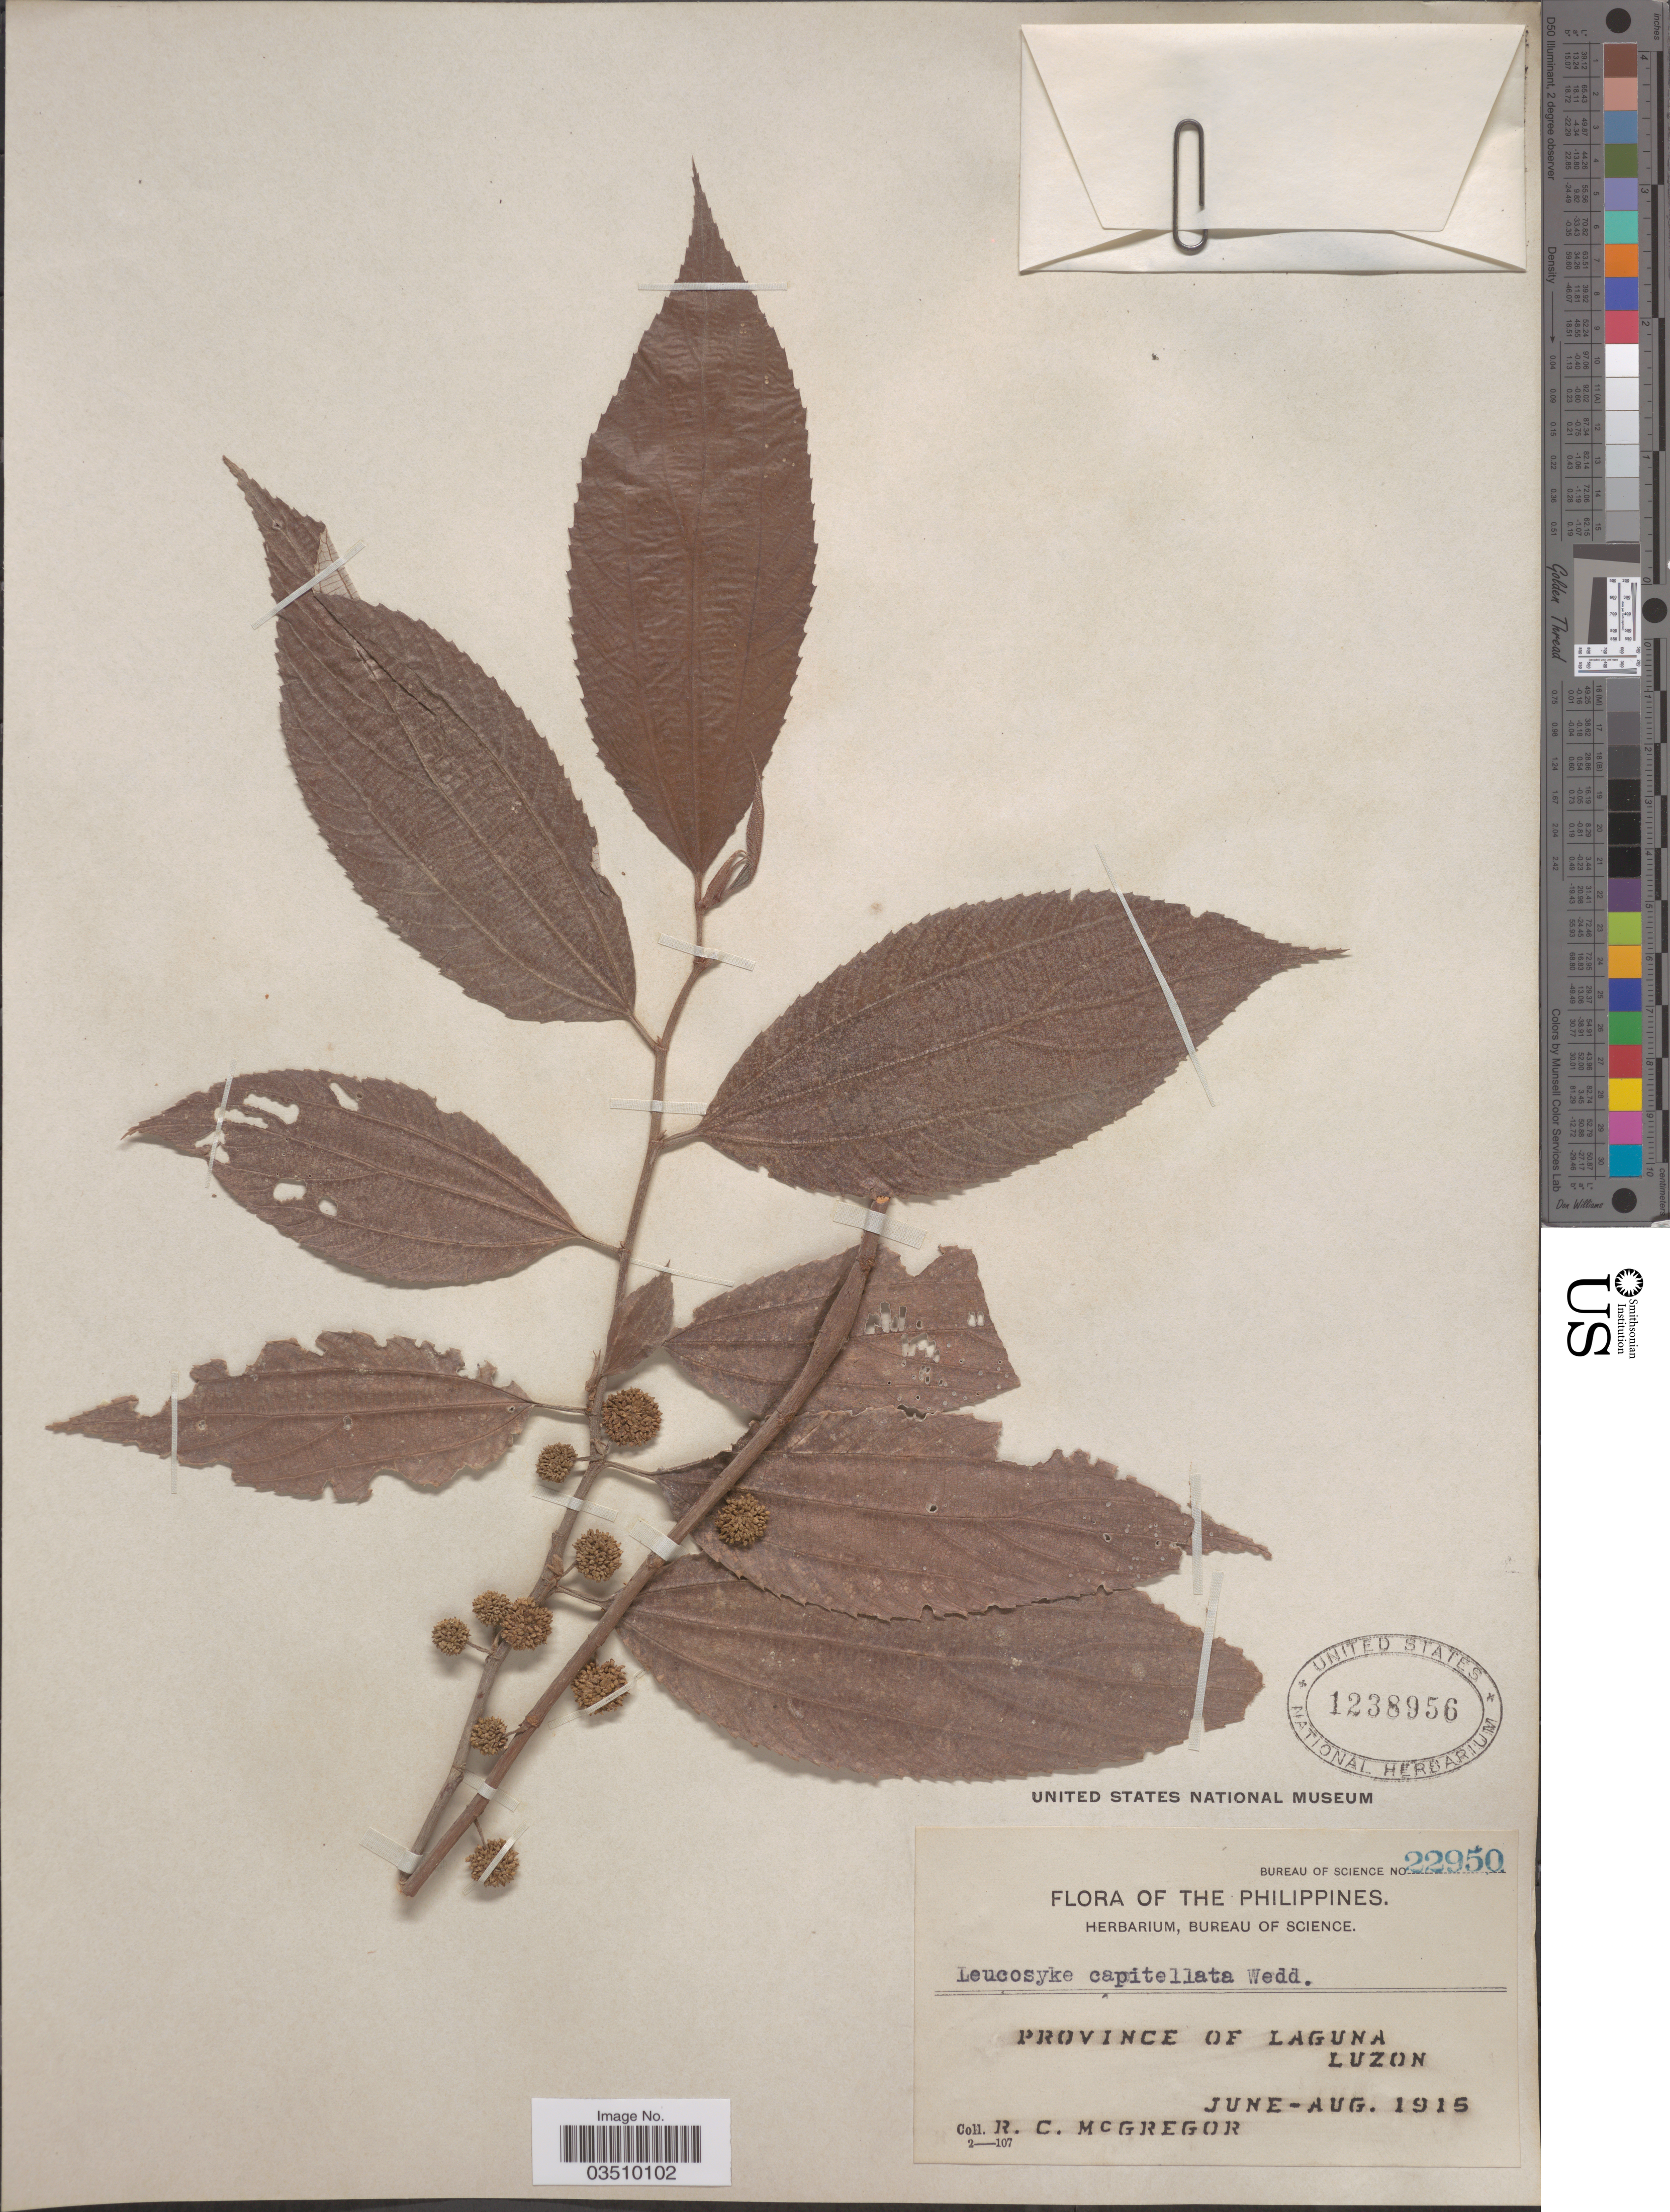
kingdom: Plantae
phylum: Tracheophyta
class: Magnoliopsida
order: Rosales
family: Urticaceae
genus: Leucosyke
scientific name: Leucosyke capitellata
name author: (Poir.) Wedd.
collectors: R. C. McGregor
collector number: Bureau of Science 22950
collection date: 1915-06/1915-08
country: Philippines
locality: Province of Laguna. Luzon.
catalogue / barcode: US 1238956